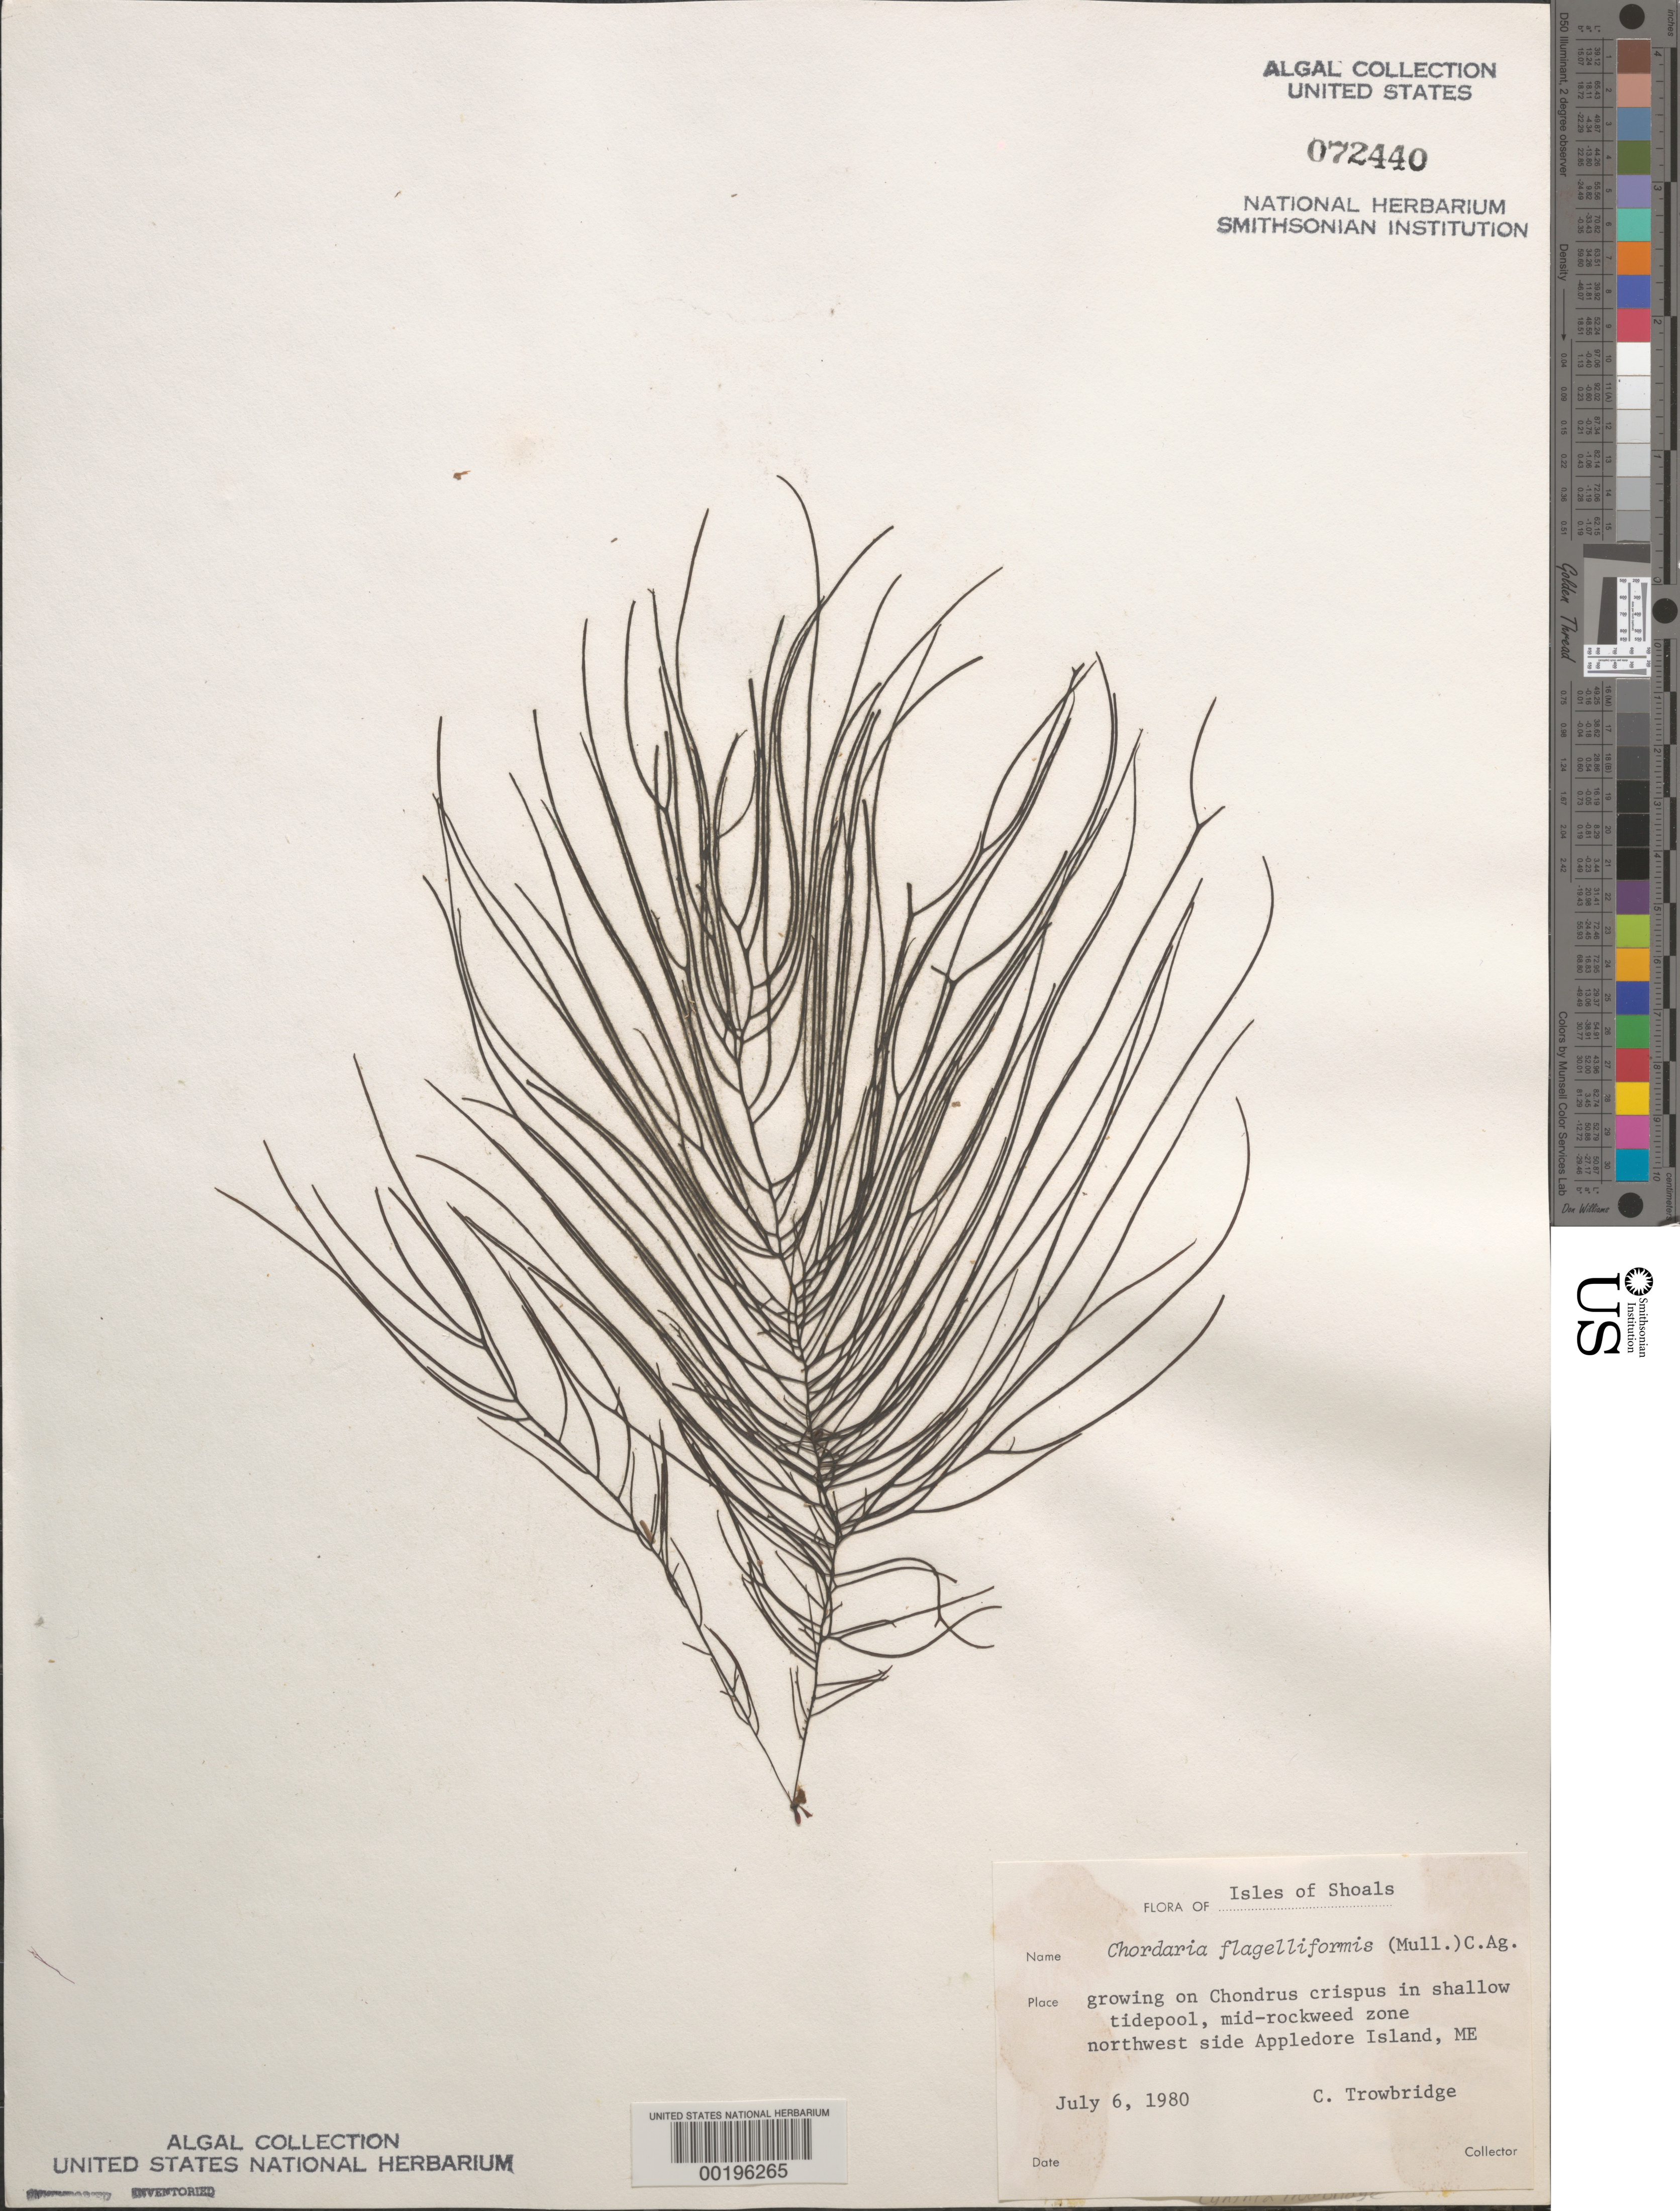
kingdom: Chromista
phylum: Ochrophyta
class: Phaeophyceae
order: Ectocarpales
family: Chordariaceae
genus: Chordaria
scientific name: Chordaria flagelliformis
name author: (Hudson) Grev.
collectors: C. Trowbridge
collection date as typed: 06 Jul 1980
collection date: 1980-07-06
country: United States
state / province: Maine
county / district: York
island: Appledore Island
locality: Northwest side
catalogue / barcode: US 72440